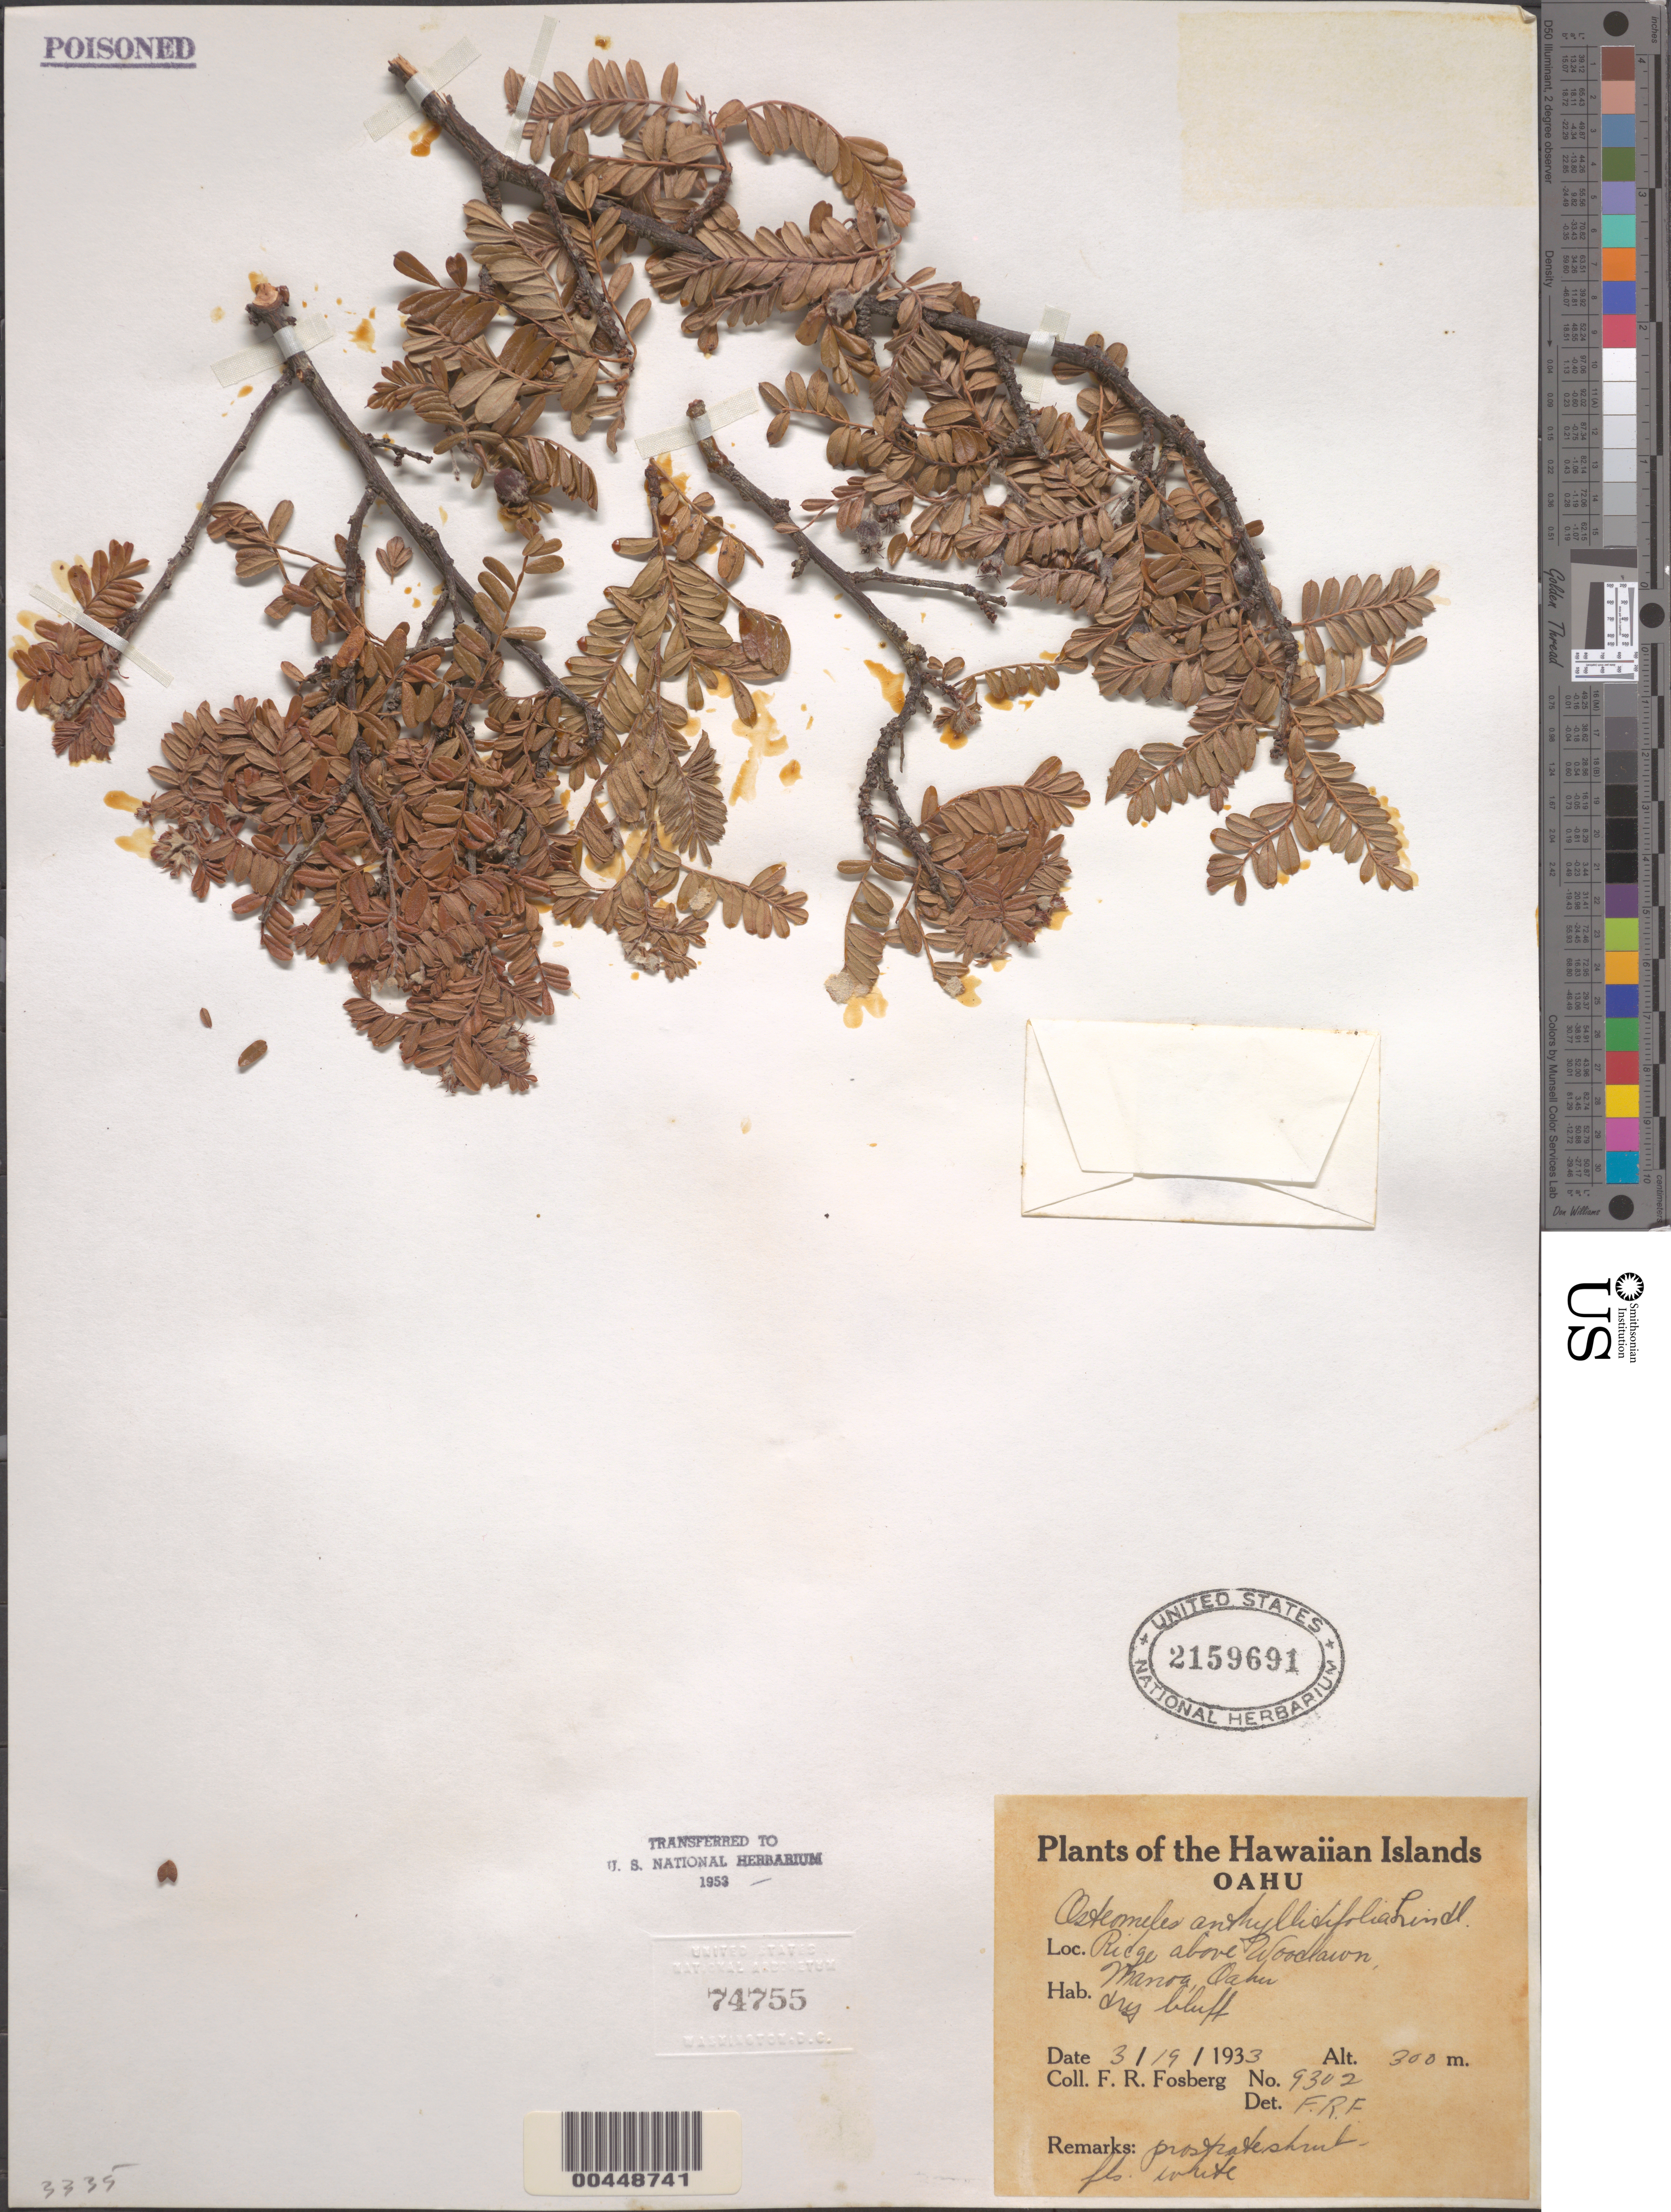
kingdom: Plantae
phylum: Tracheophyta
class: Magnoliopsida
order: Rosales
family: Rosaceae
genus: Osteomeles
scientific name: Osteomeles anthyllidifolia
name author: (Small) Lindl.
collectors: F. R. Fosberg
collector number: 9302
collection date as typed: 19 Mar 1933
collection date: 1933-03-19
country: United States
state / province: Hawaii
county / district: Honolulu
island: Oahu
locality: Ridge above Woodlawn, Manoa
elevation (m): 300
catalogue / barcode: US 2159691